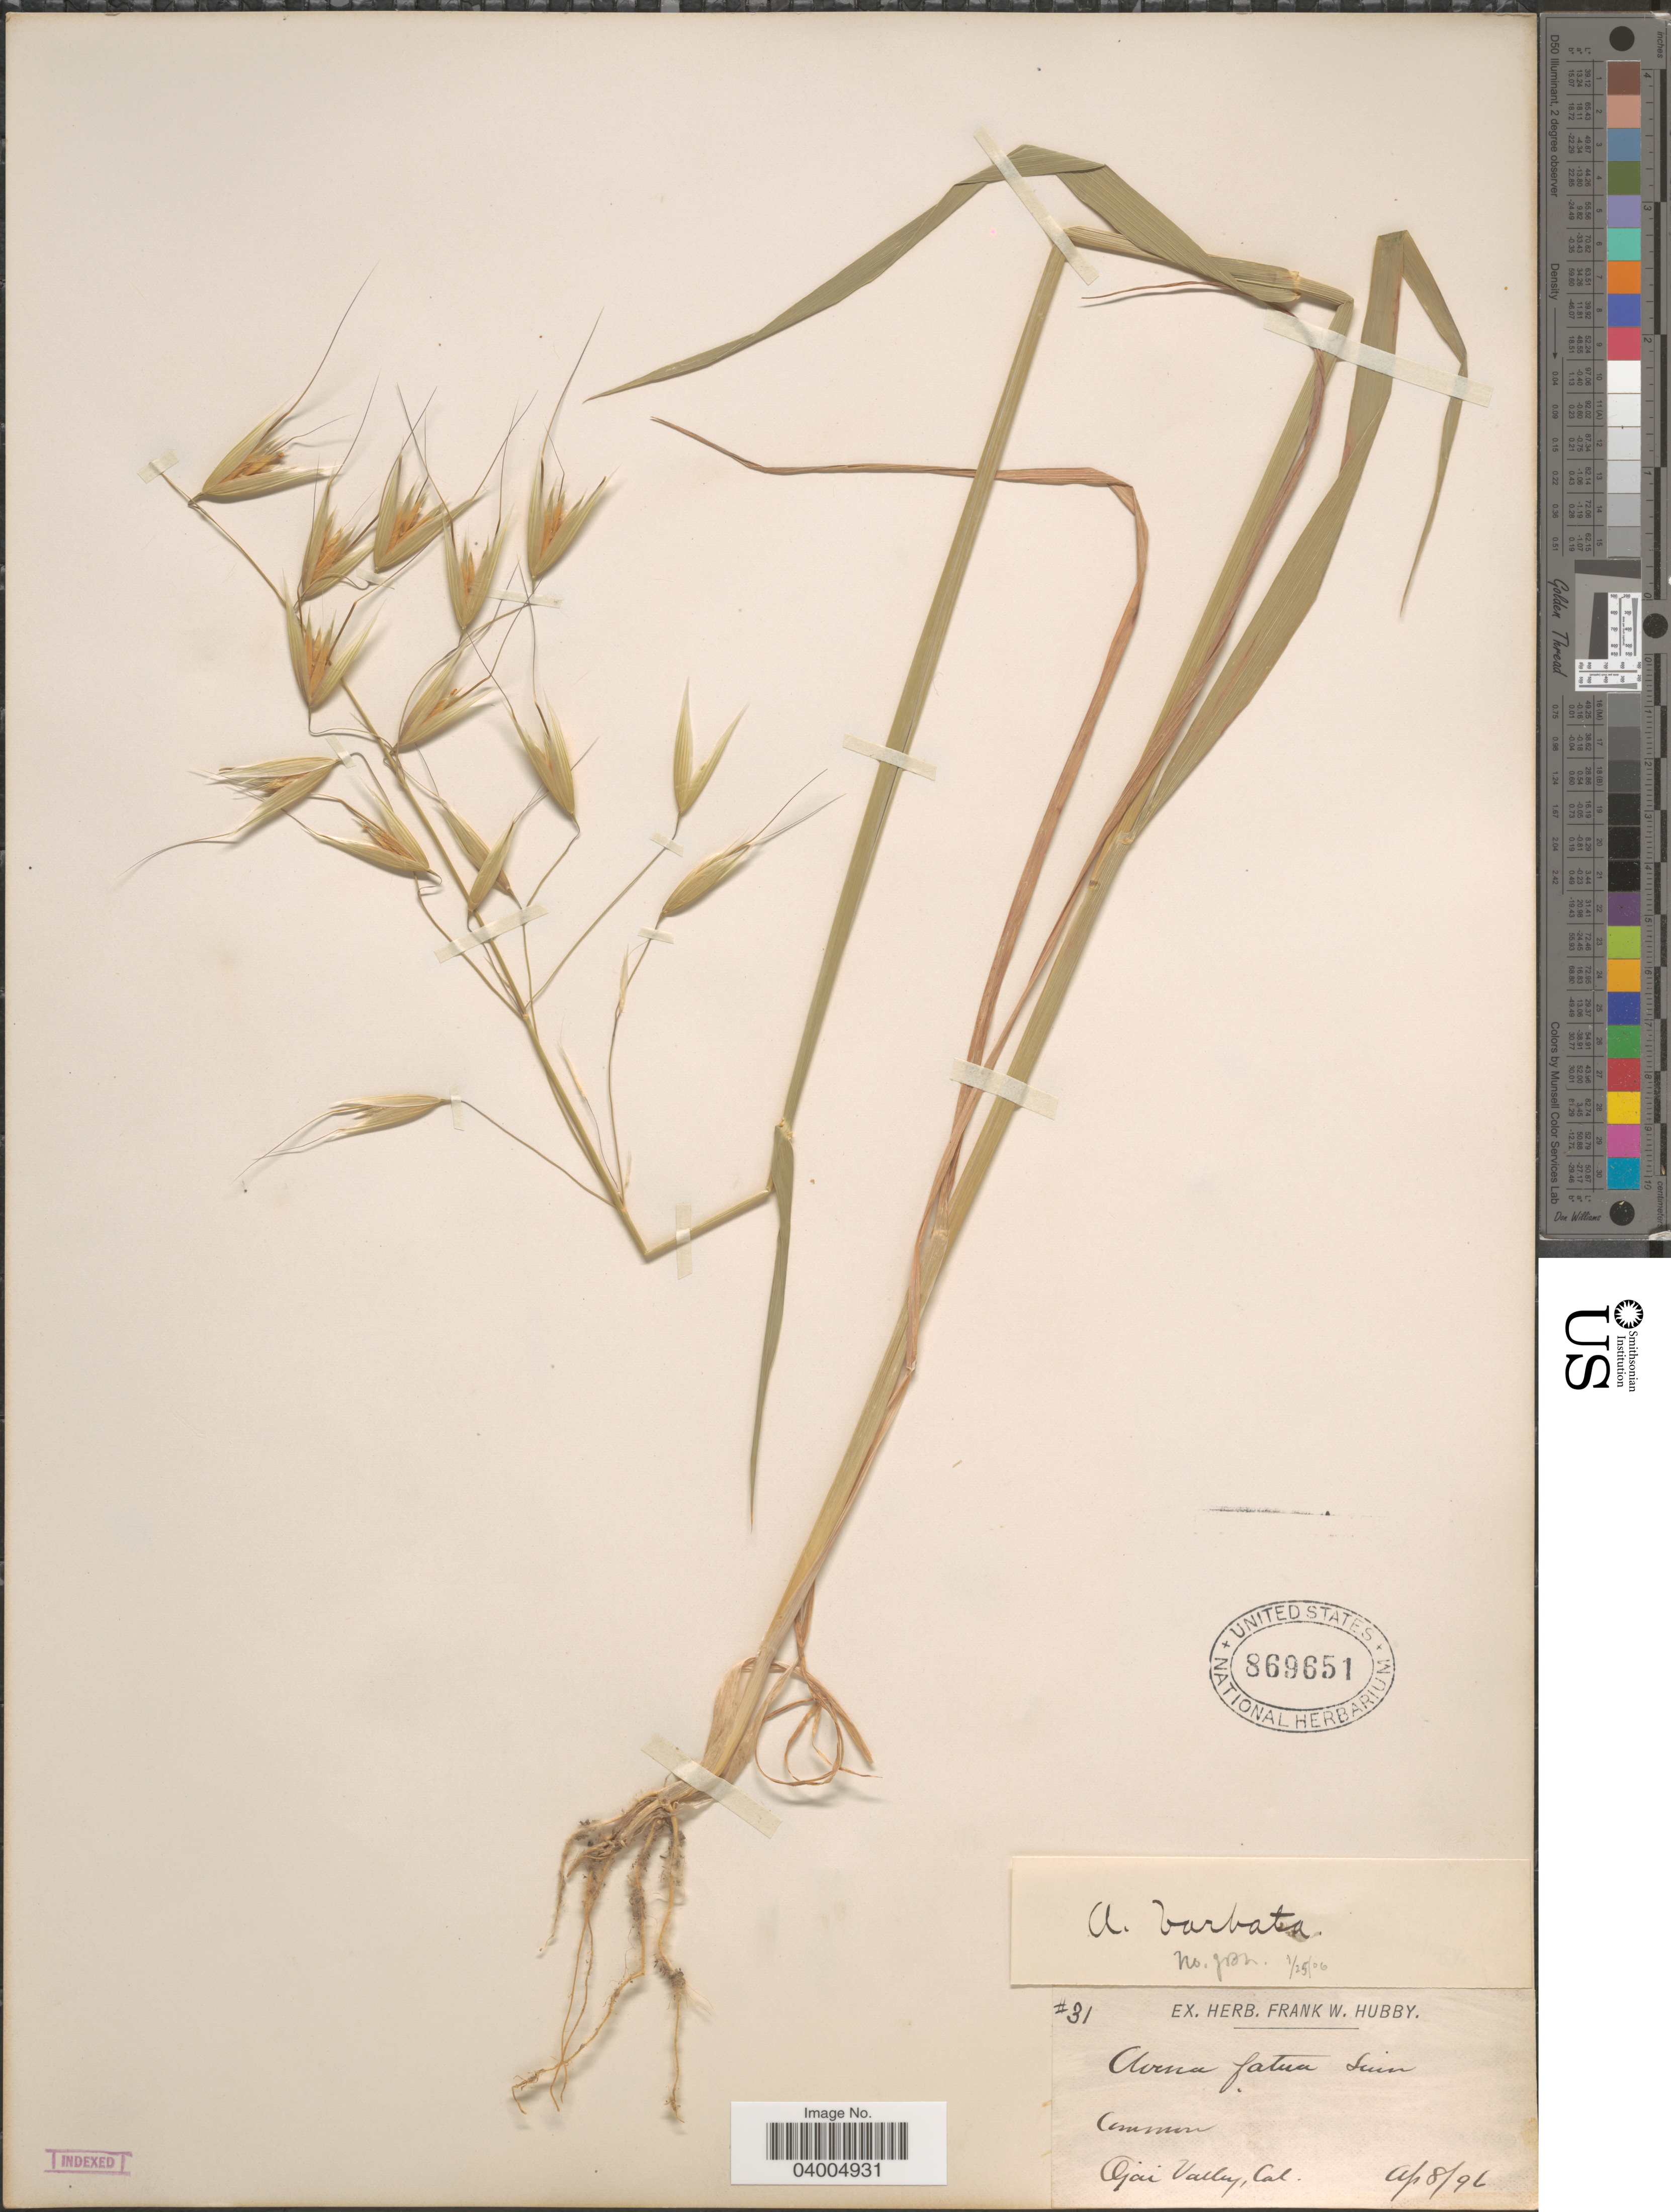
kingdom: Plantae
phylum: Tracheophyta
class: Liliopsida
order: Poales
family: Poaceae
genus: Avena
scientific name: Avena fatua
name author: L.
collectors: Ex herb. Frank W. Hubby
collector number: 31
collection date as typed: Transcribed d/m/y: 8/4/96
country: United States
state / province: California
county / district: Ventura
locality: Ojai Valley.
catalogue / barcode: US 869651